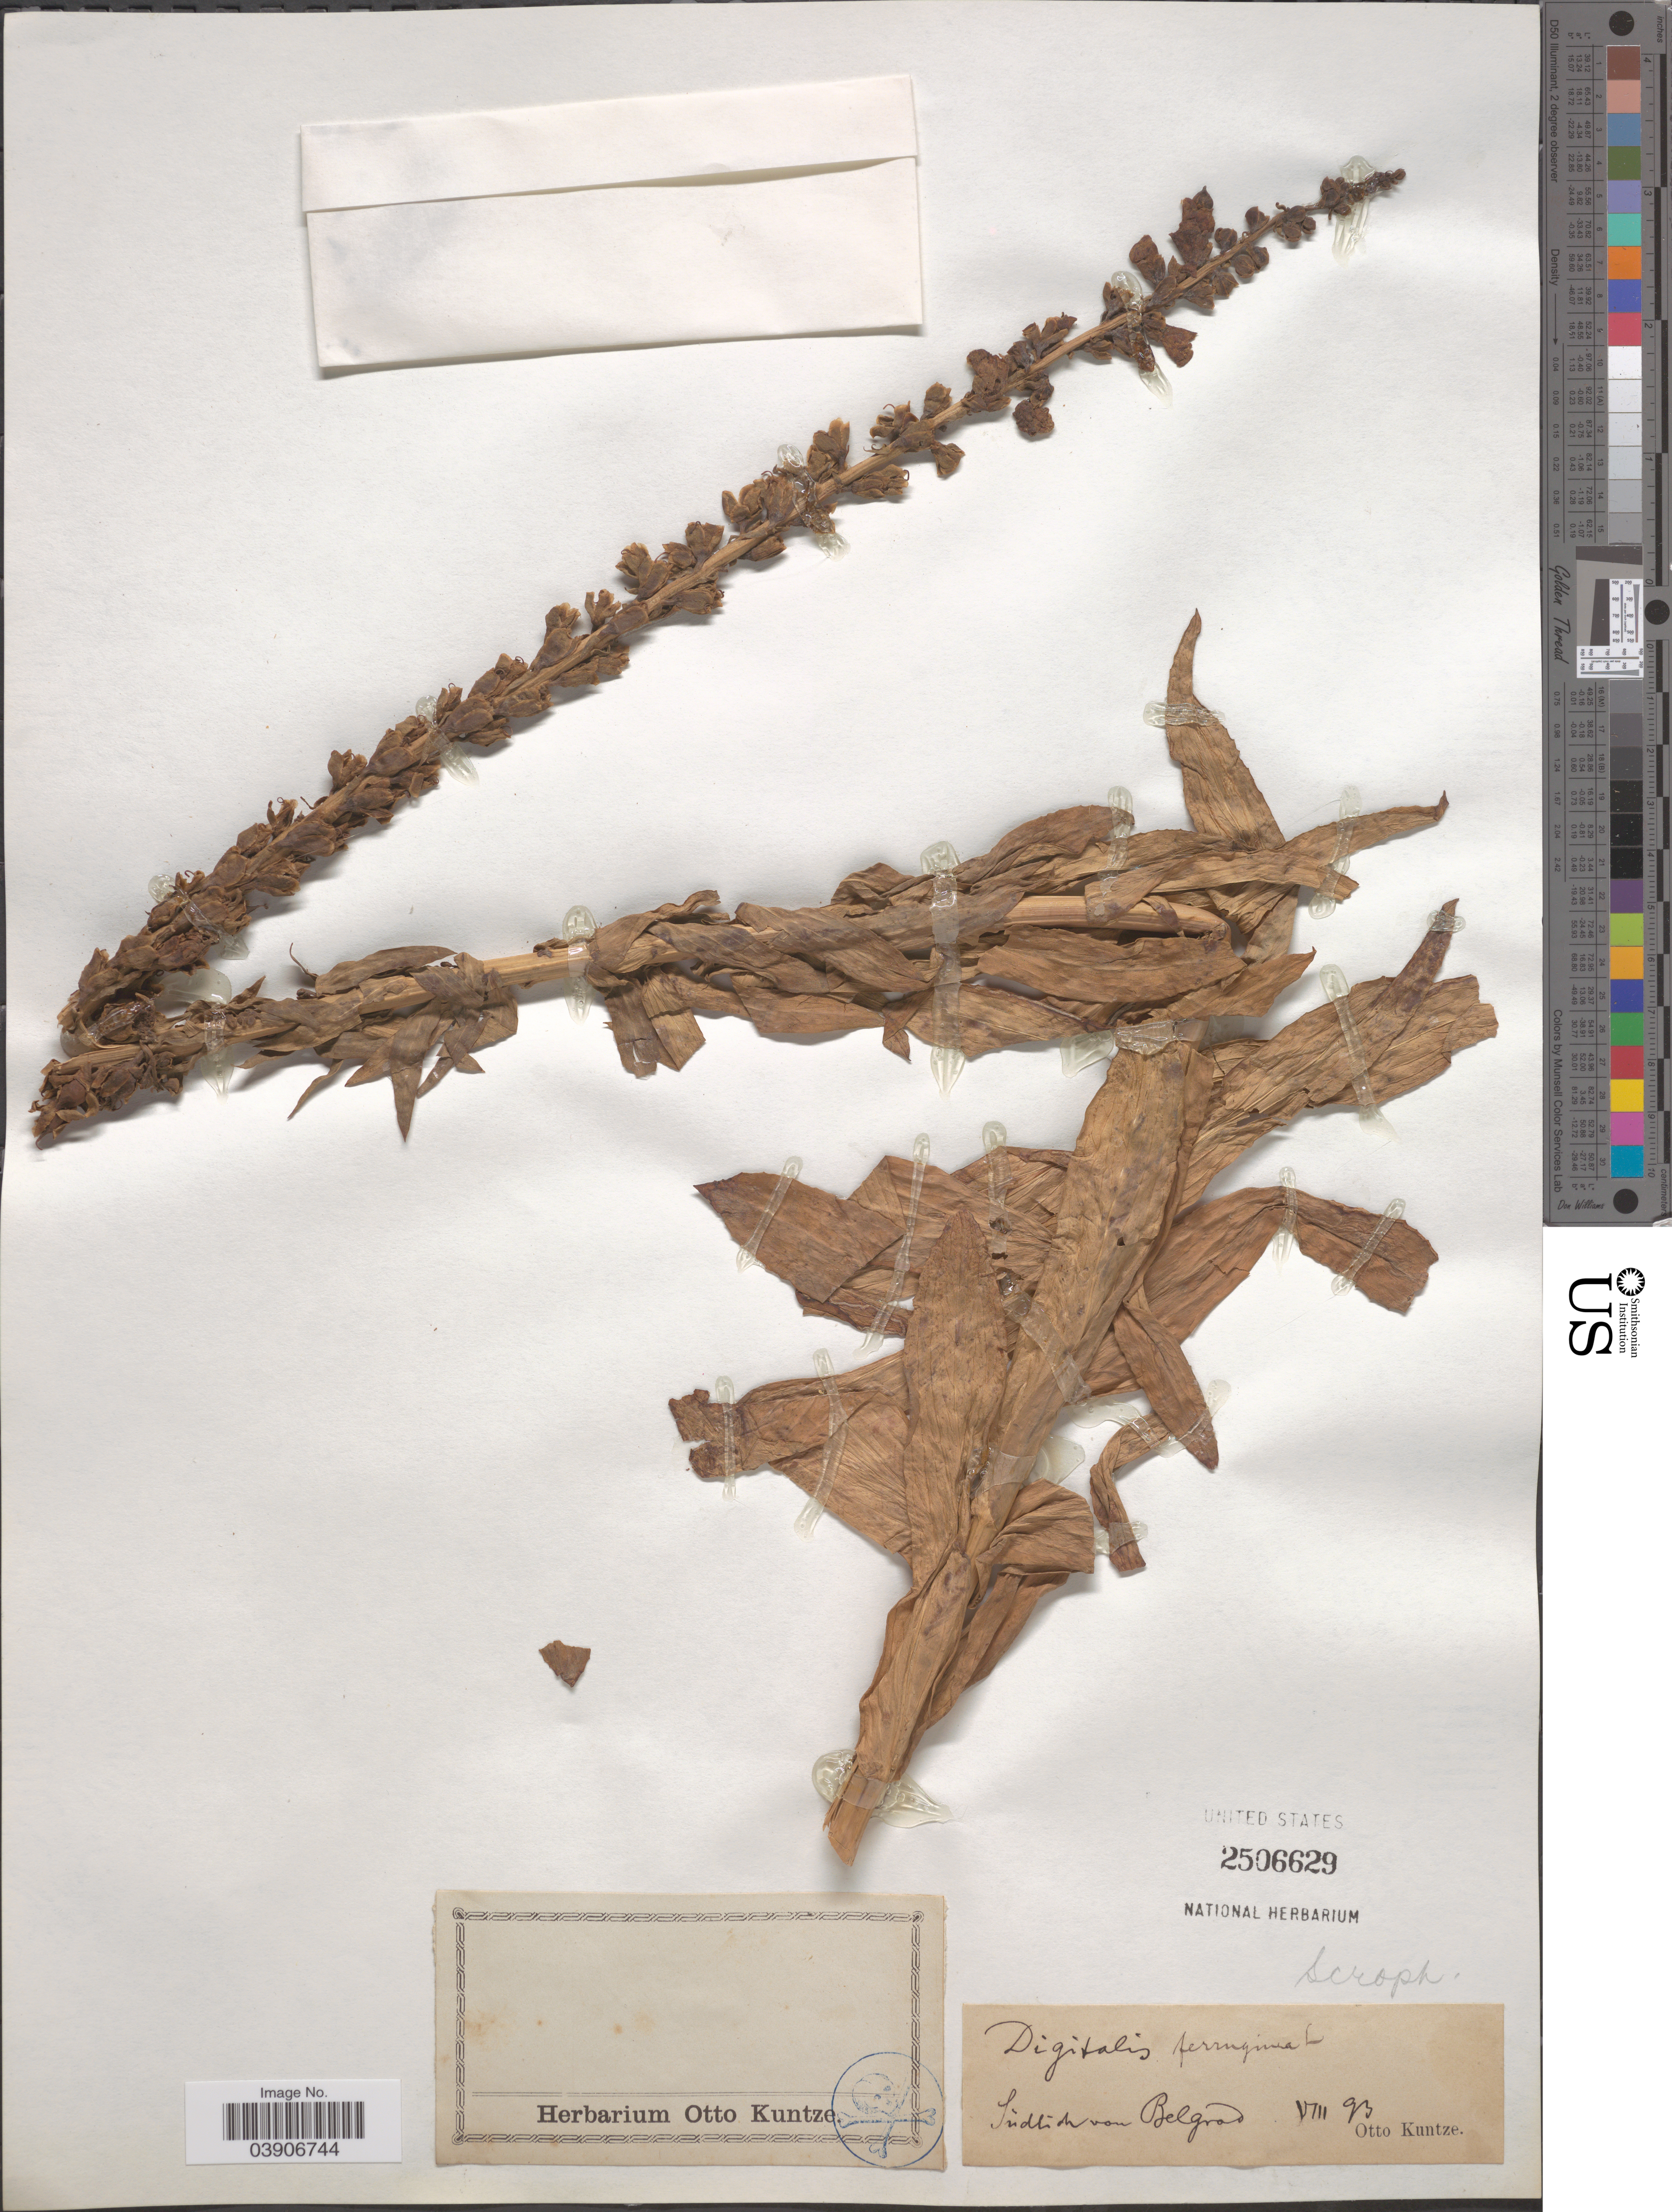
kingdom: Plantae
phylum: Tracheophyta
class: Magnoliopsida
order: Lamiales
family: Plantaginaceae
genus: Digitalis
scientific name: Digitalis ferruginea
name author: L.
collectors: C.E.O. Kuntze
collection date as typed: Transcribed d/m/y: /8/93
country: Serbia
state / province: Belgrade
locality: Sudlich van Belgrad.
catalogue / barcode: US 2506629